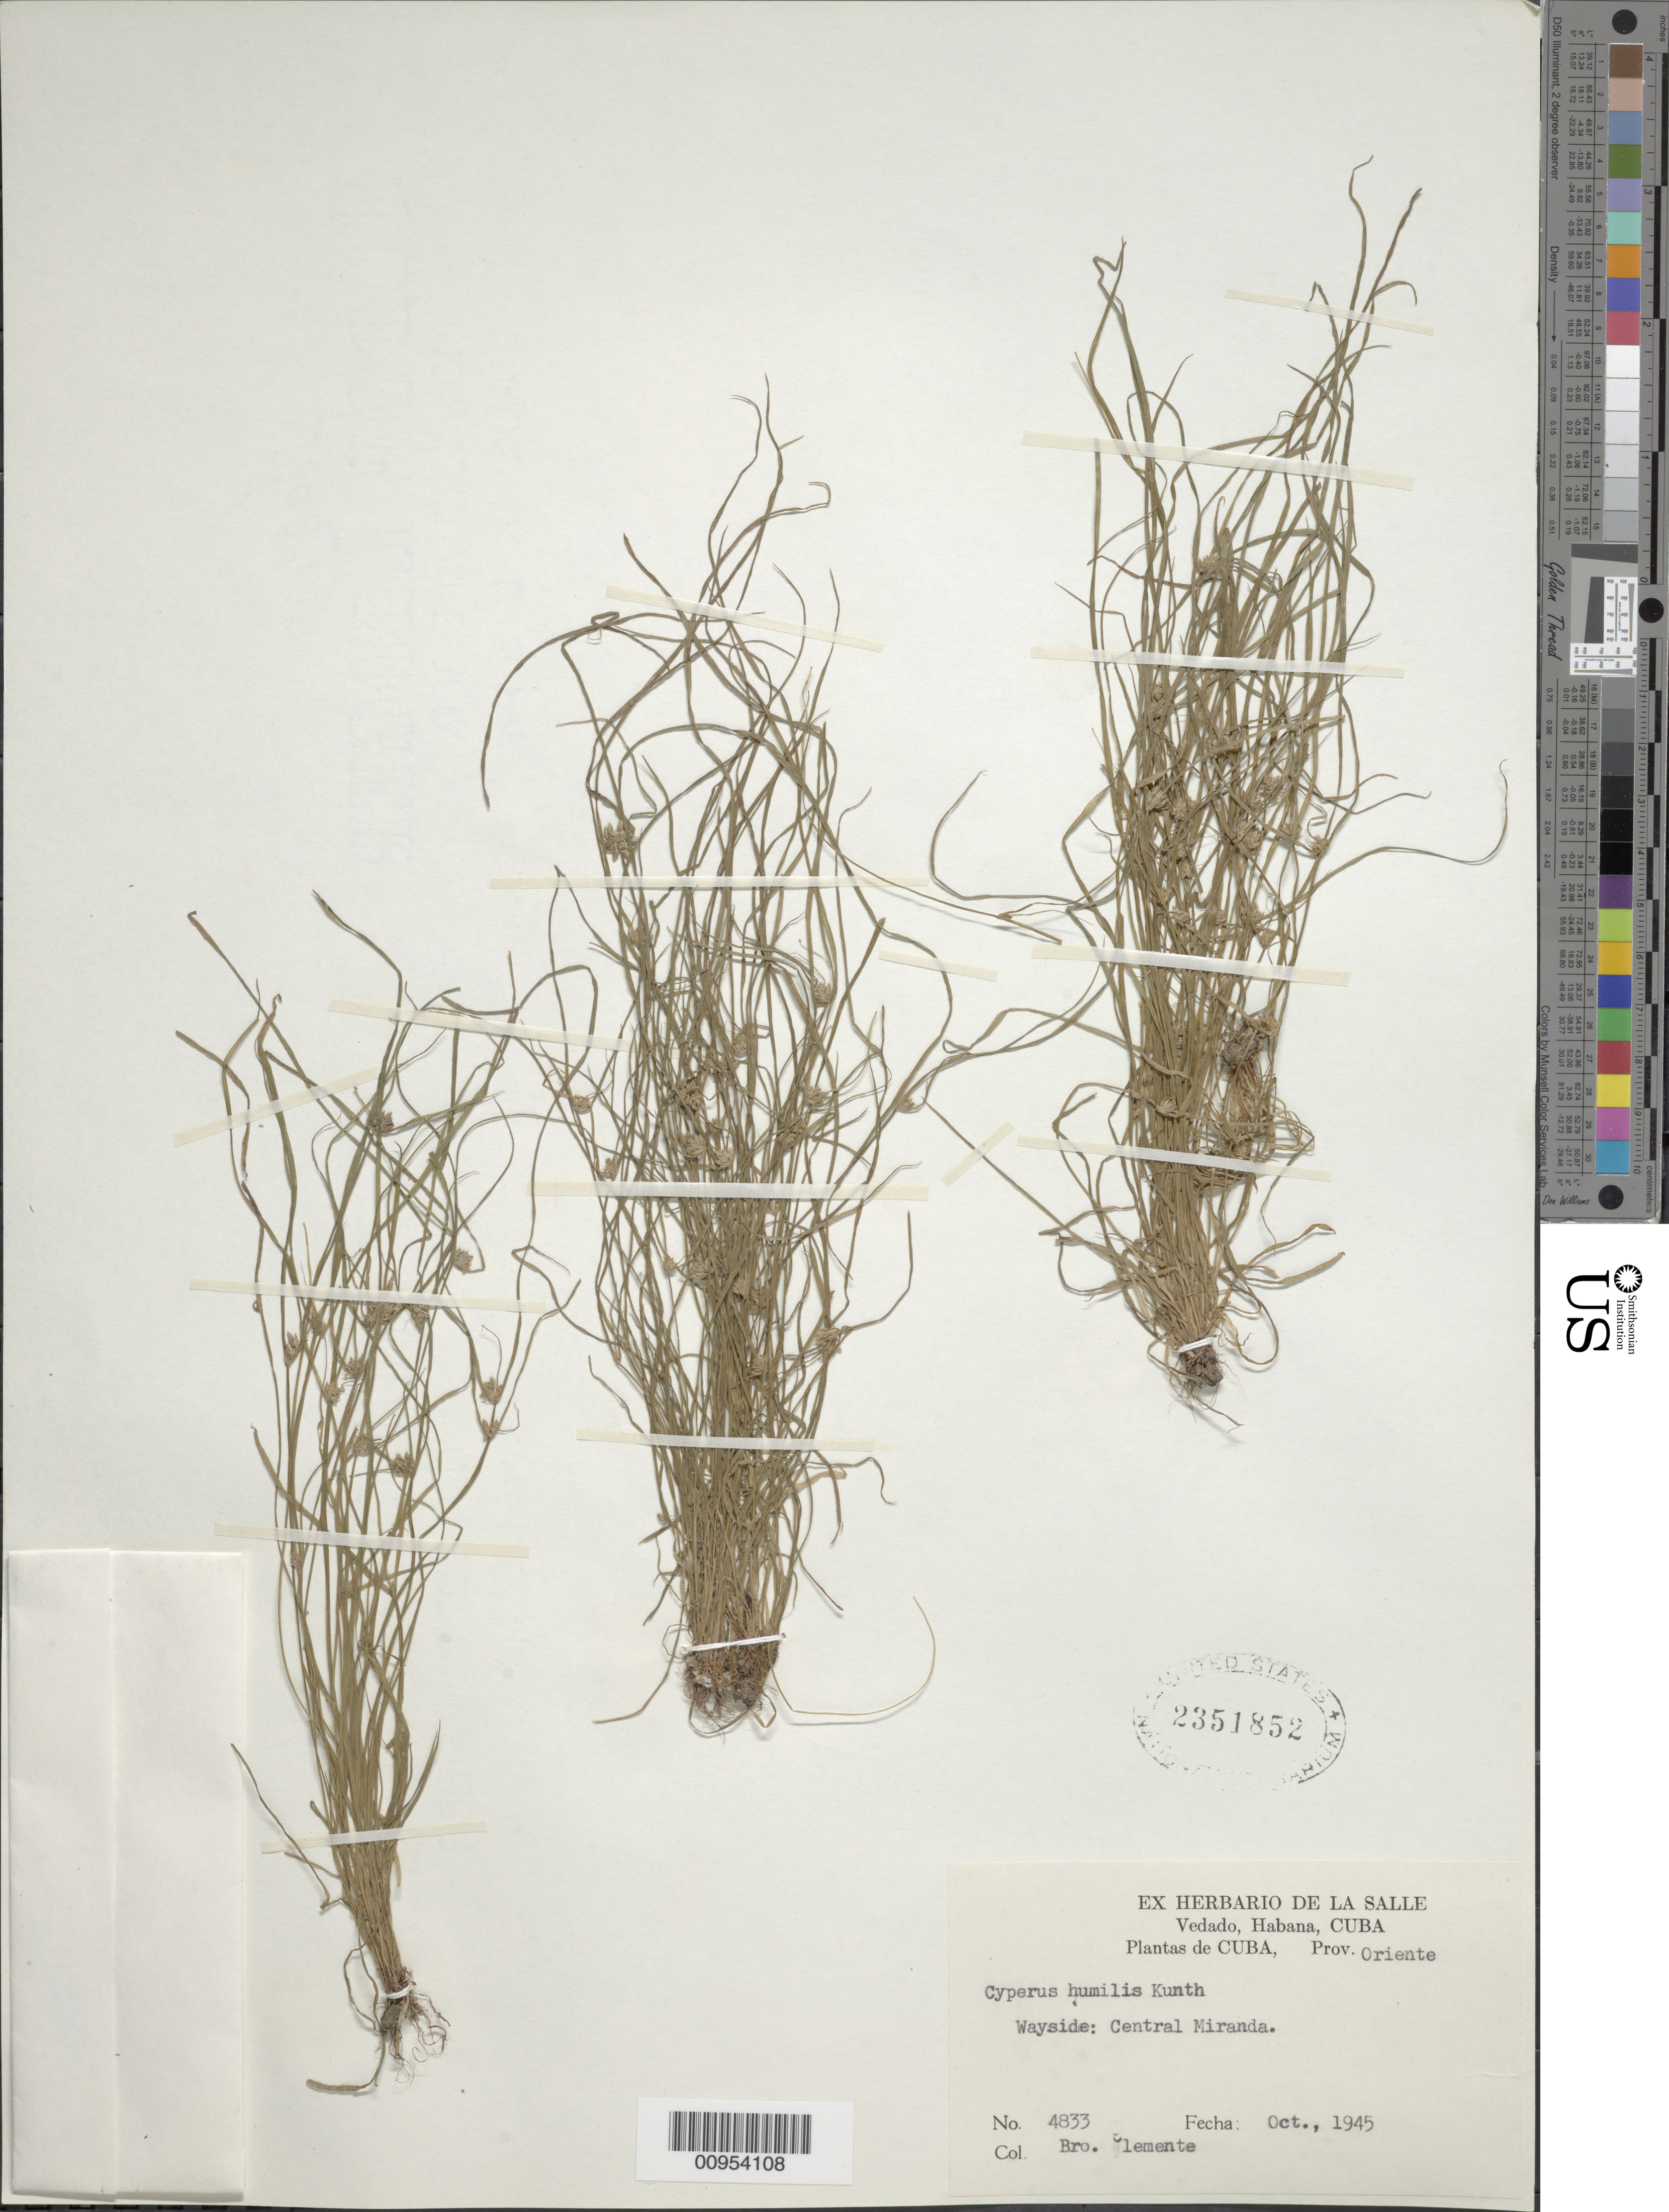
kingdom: Plantae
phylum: Tracheophyta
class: Liliopsida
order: Poales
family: Cyperaceae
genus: Cyperus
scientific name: Cyperus humilis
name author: Kunth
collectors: Bro. Clemente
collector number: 4833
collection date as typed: Oct 1945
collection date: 1945-10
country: Cuba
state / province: Oriente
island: Cuba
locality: Central Mirande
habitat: Wayside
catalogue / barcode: US 2351852